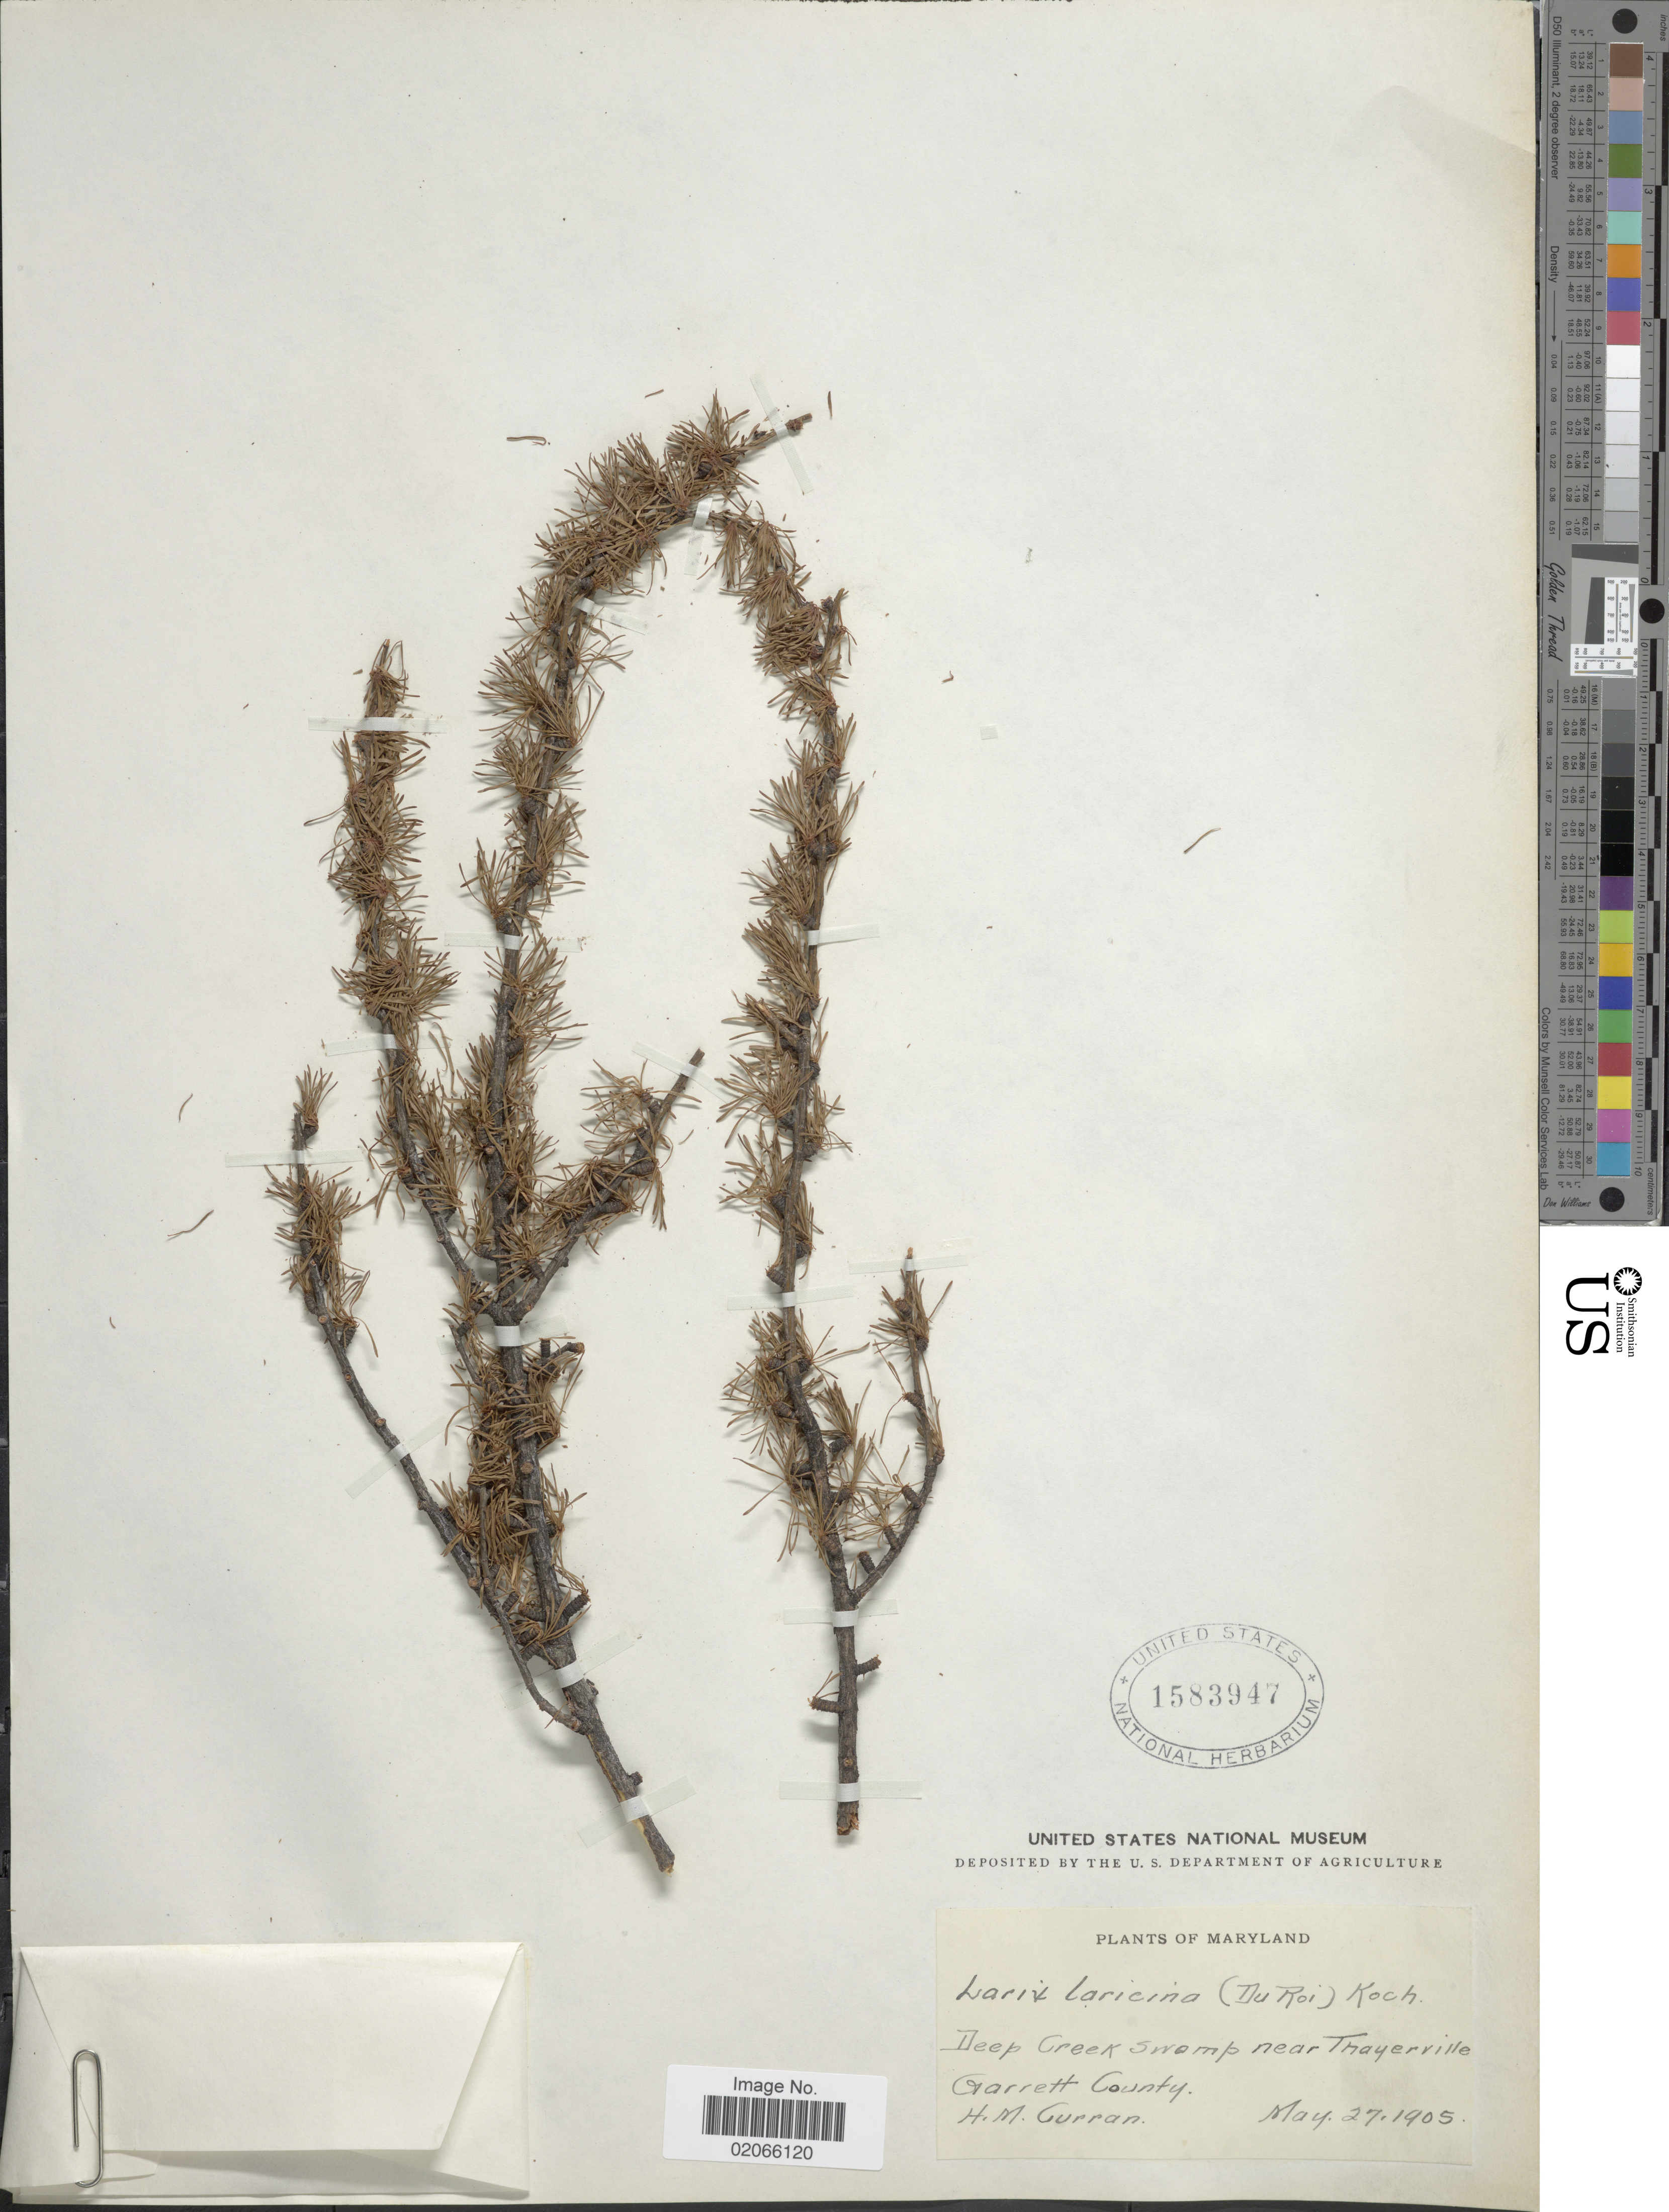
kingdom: Plantae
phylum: Tracheophyta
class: Pinopsida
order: Pinales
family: Pinaceae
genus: Larix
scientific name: Larix laricina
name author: (Du Roi) K. Koch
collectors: H. M. Curran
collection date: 1905-05-27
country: United States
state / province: Maryland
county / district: Garrett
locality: Deep Creek Swamp Near Trayerville, Garrett County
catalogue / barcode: US 1583947